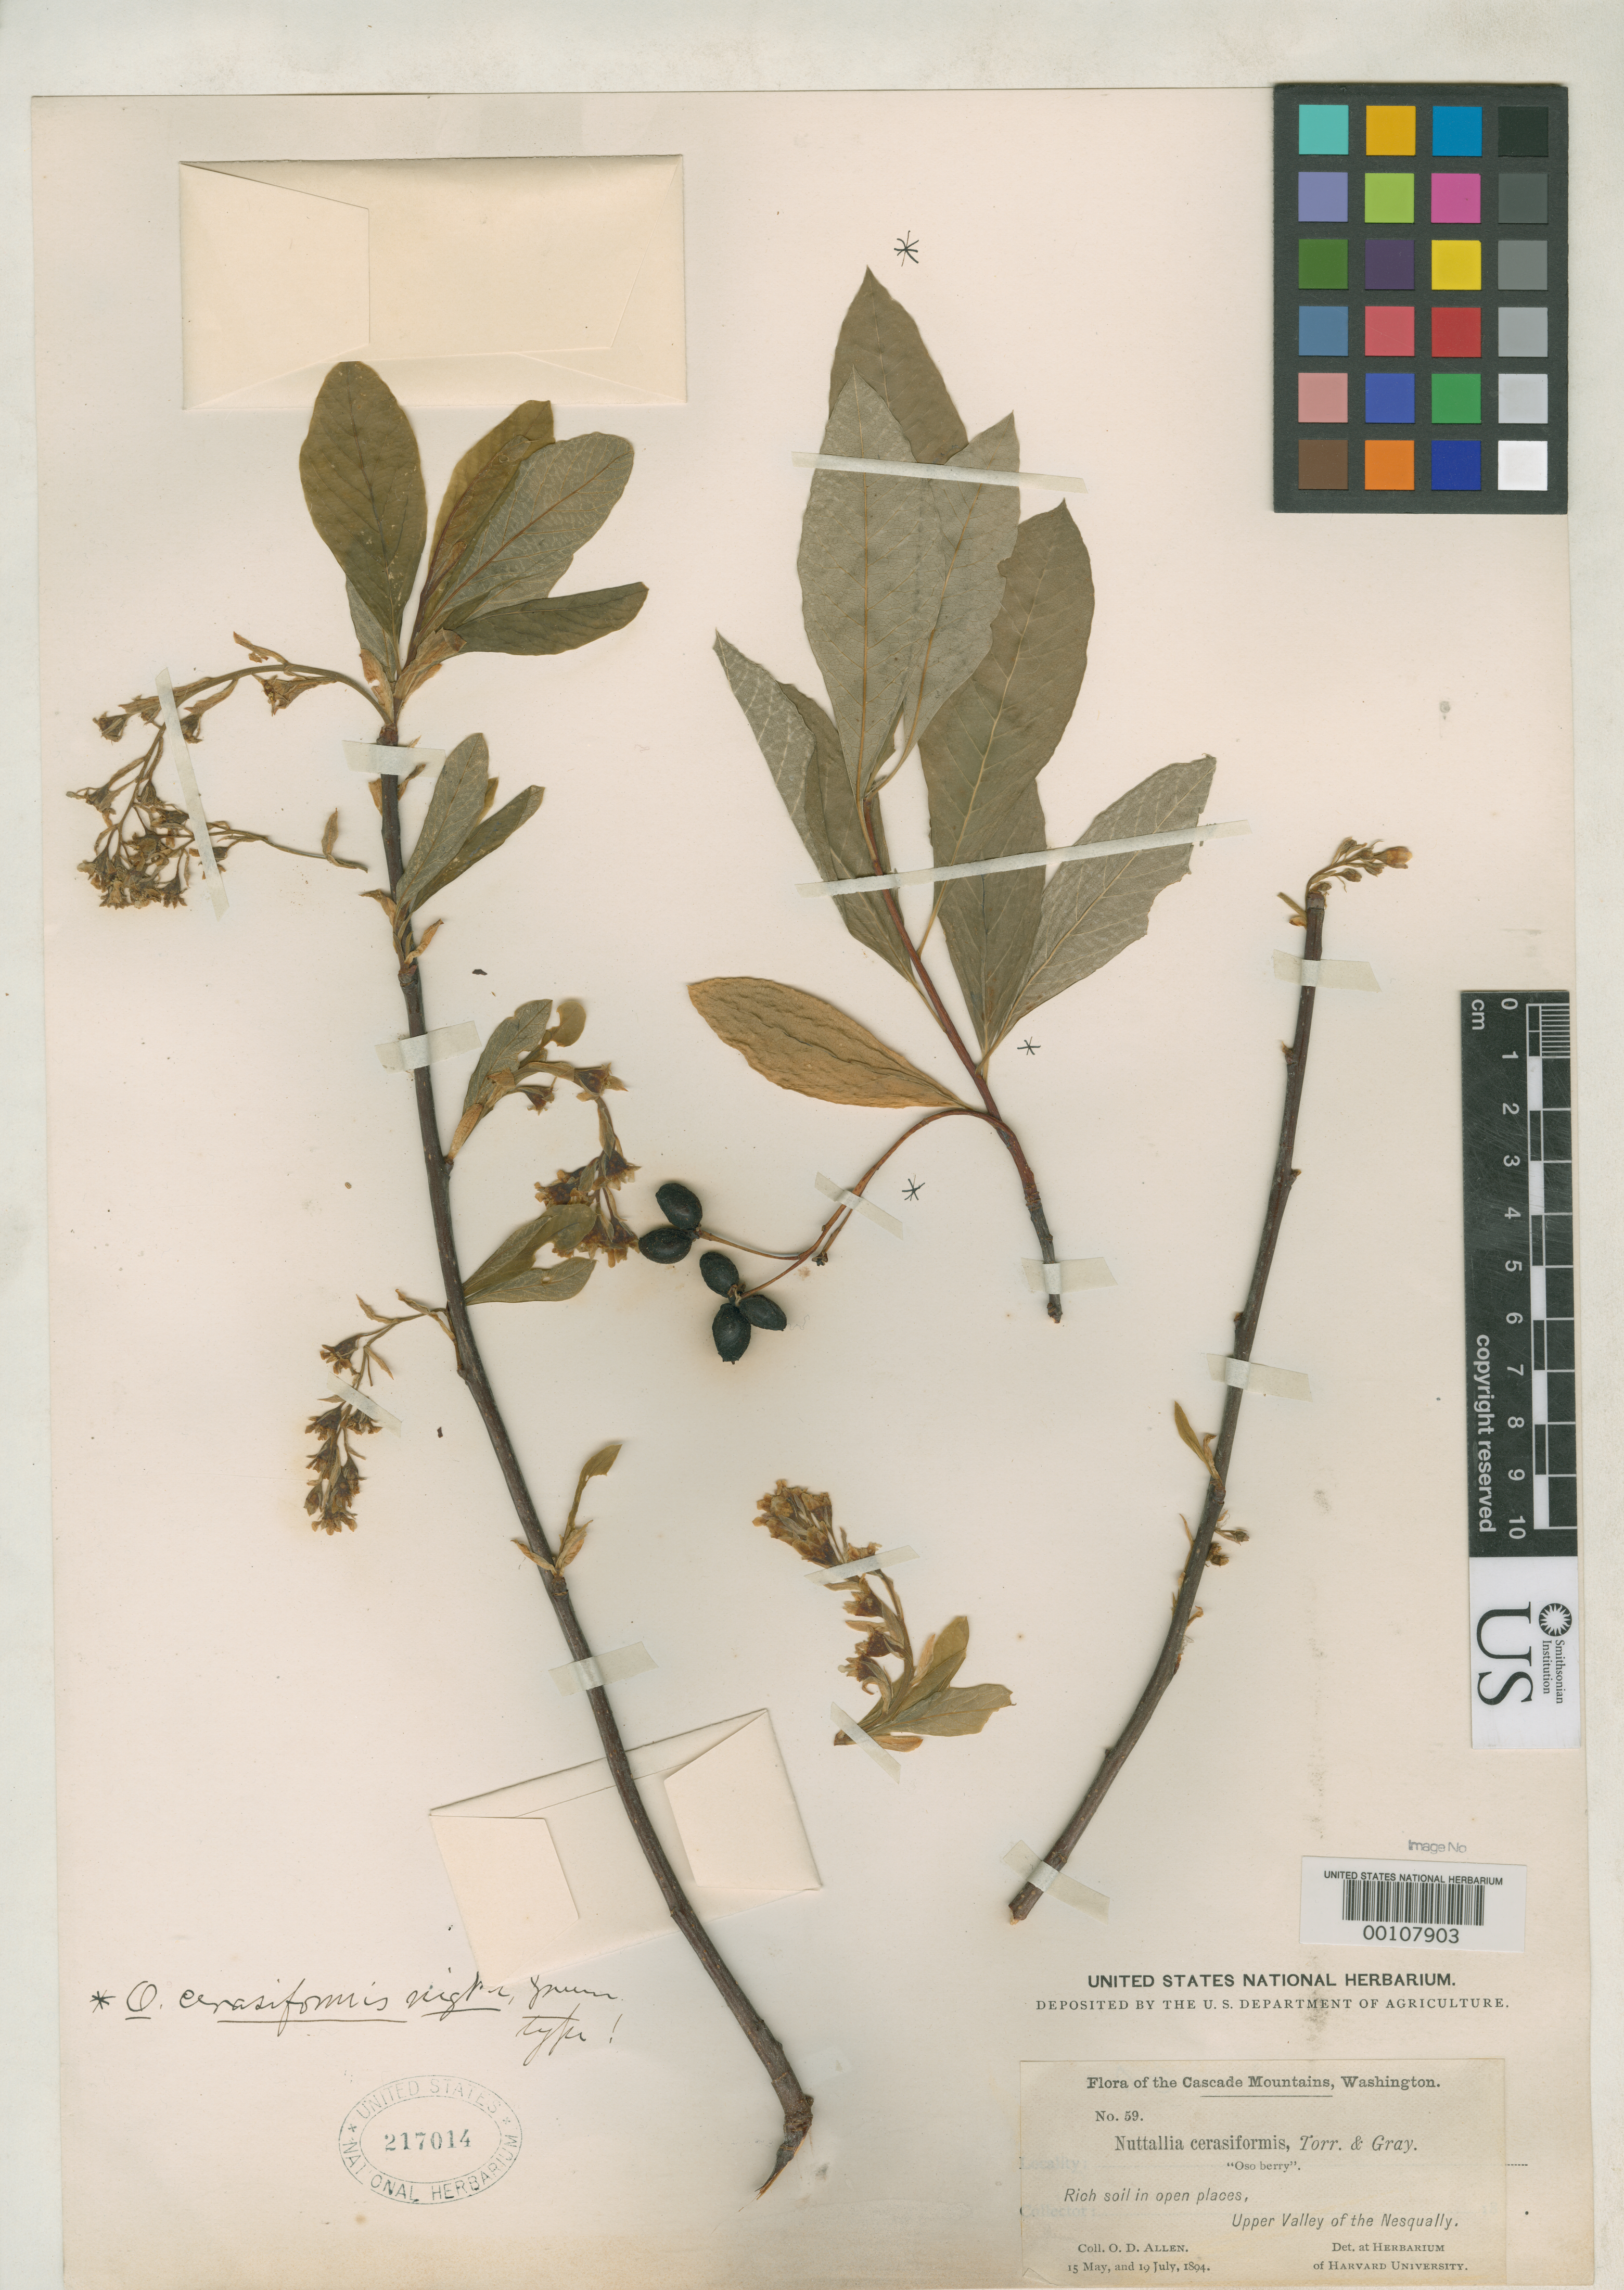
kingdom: Plantae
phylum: Tracheophyta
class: Magnoliopsida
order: Rosales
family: Rosaceae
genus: Osmaronia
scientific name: Osmaronia cerasiformis var. nigra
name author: Greene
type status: Holotype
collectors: O. D. Allen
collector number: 59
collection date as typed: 1894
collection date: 1894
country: United States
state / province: Washington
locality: Upper Nesqually Valley.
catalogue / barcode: US 217014